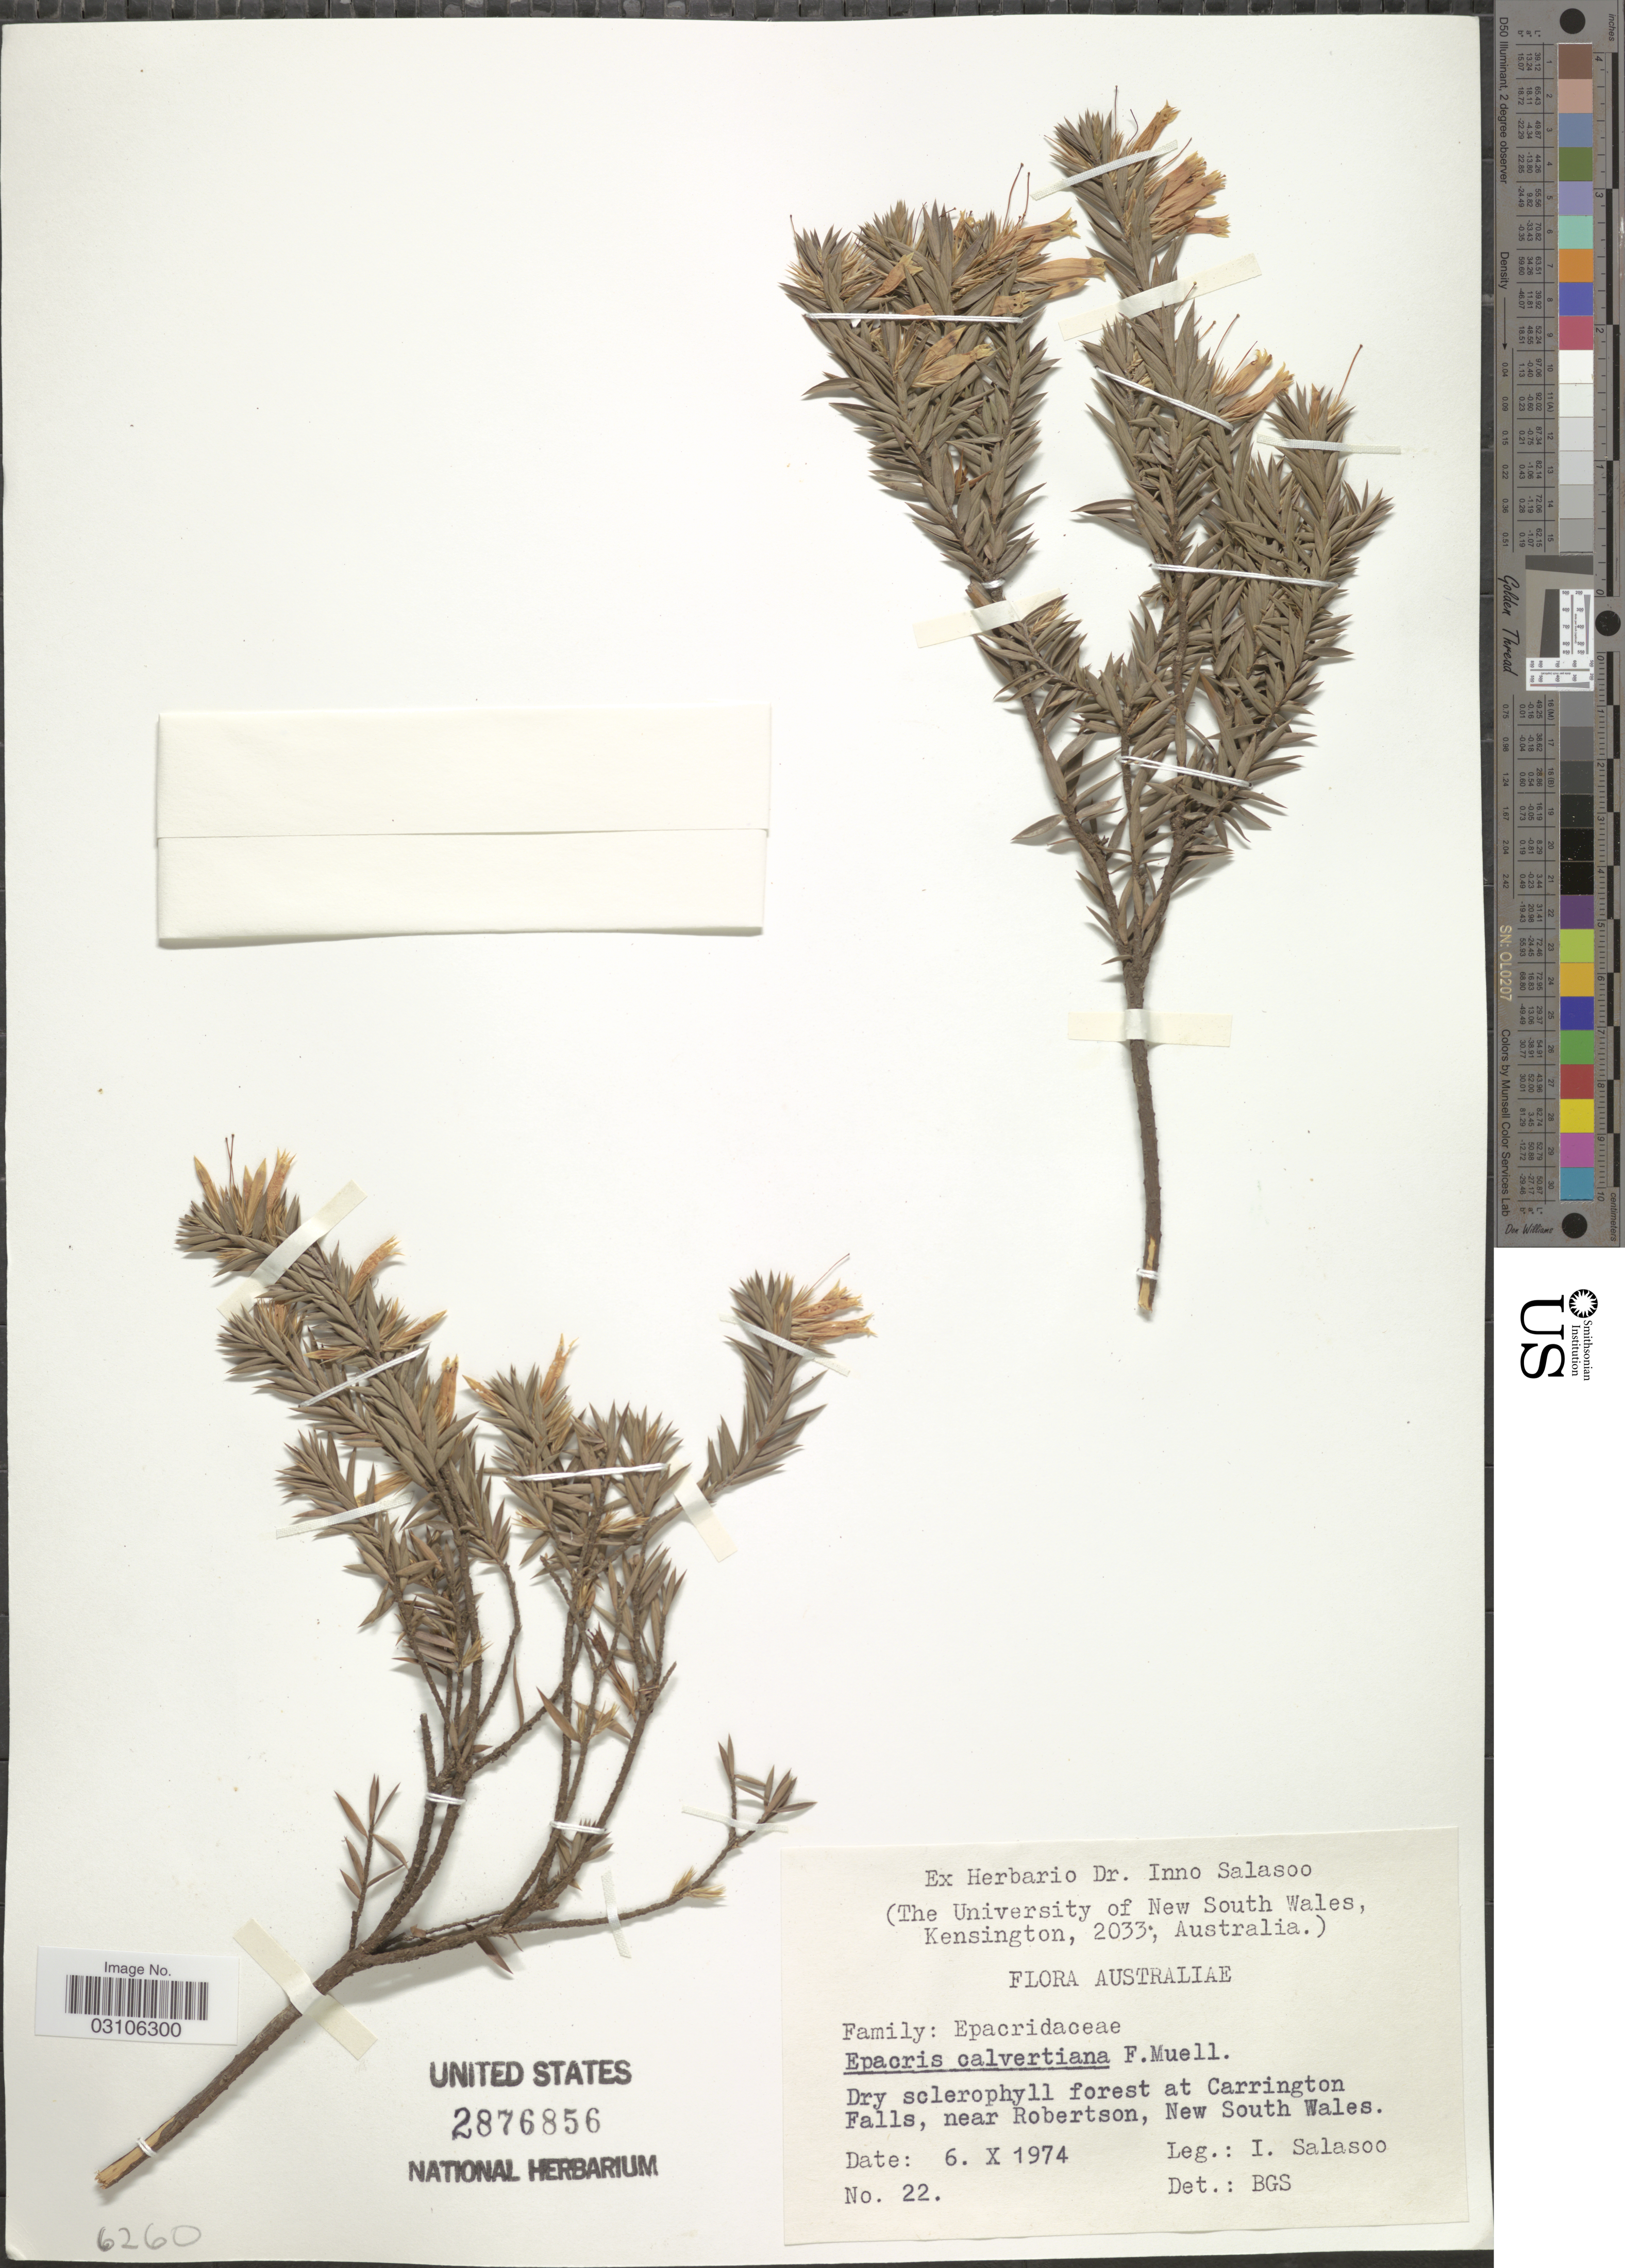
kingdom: Plantae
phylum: Tracheophyta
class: Magnoliopsida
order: Ericales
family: Ericaceae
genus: Epacris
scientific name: Epacris calvertiana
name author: F. Muell.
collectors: I. Salasoo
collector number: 22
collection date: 1974-10-06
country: Australia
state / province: New South Wales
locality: At Carrington Falls, near Robertson.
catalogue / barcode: US 2876856